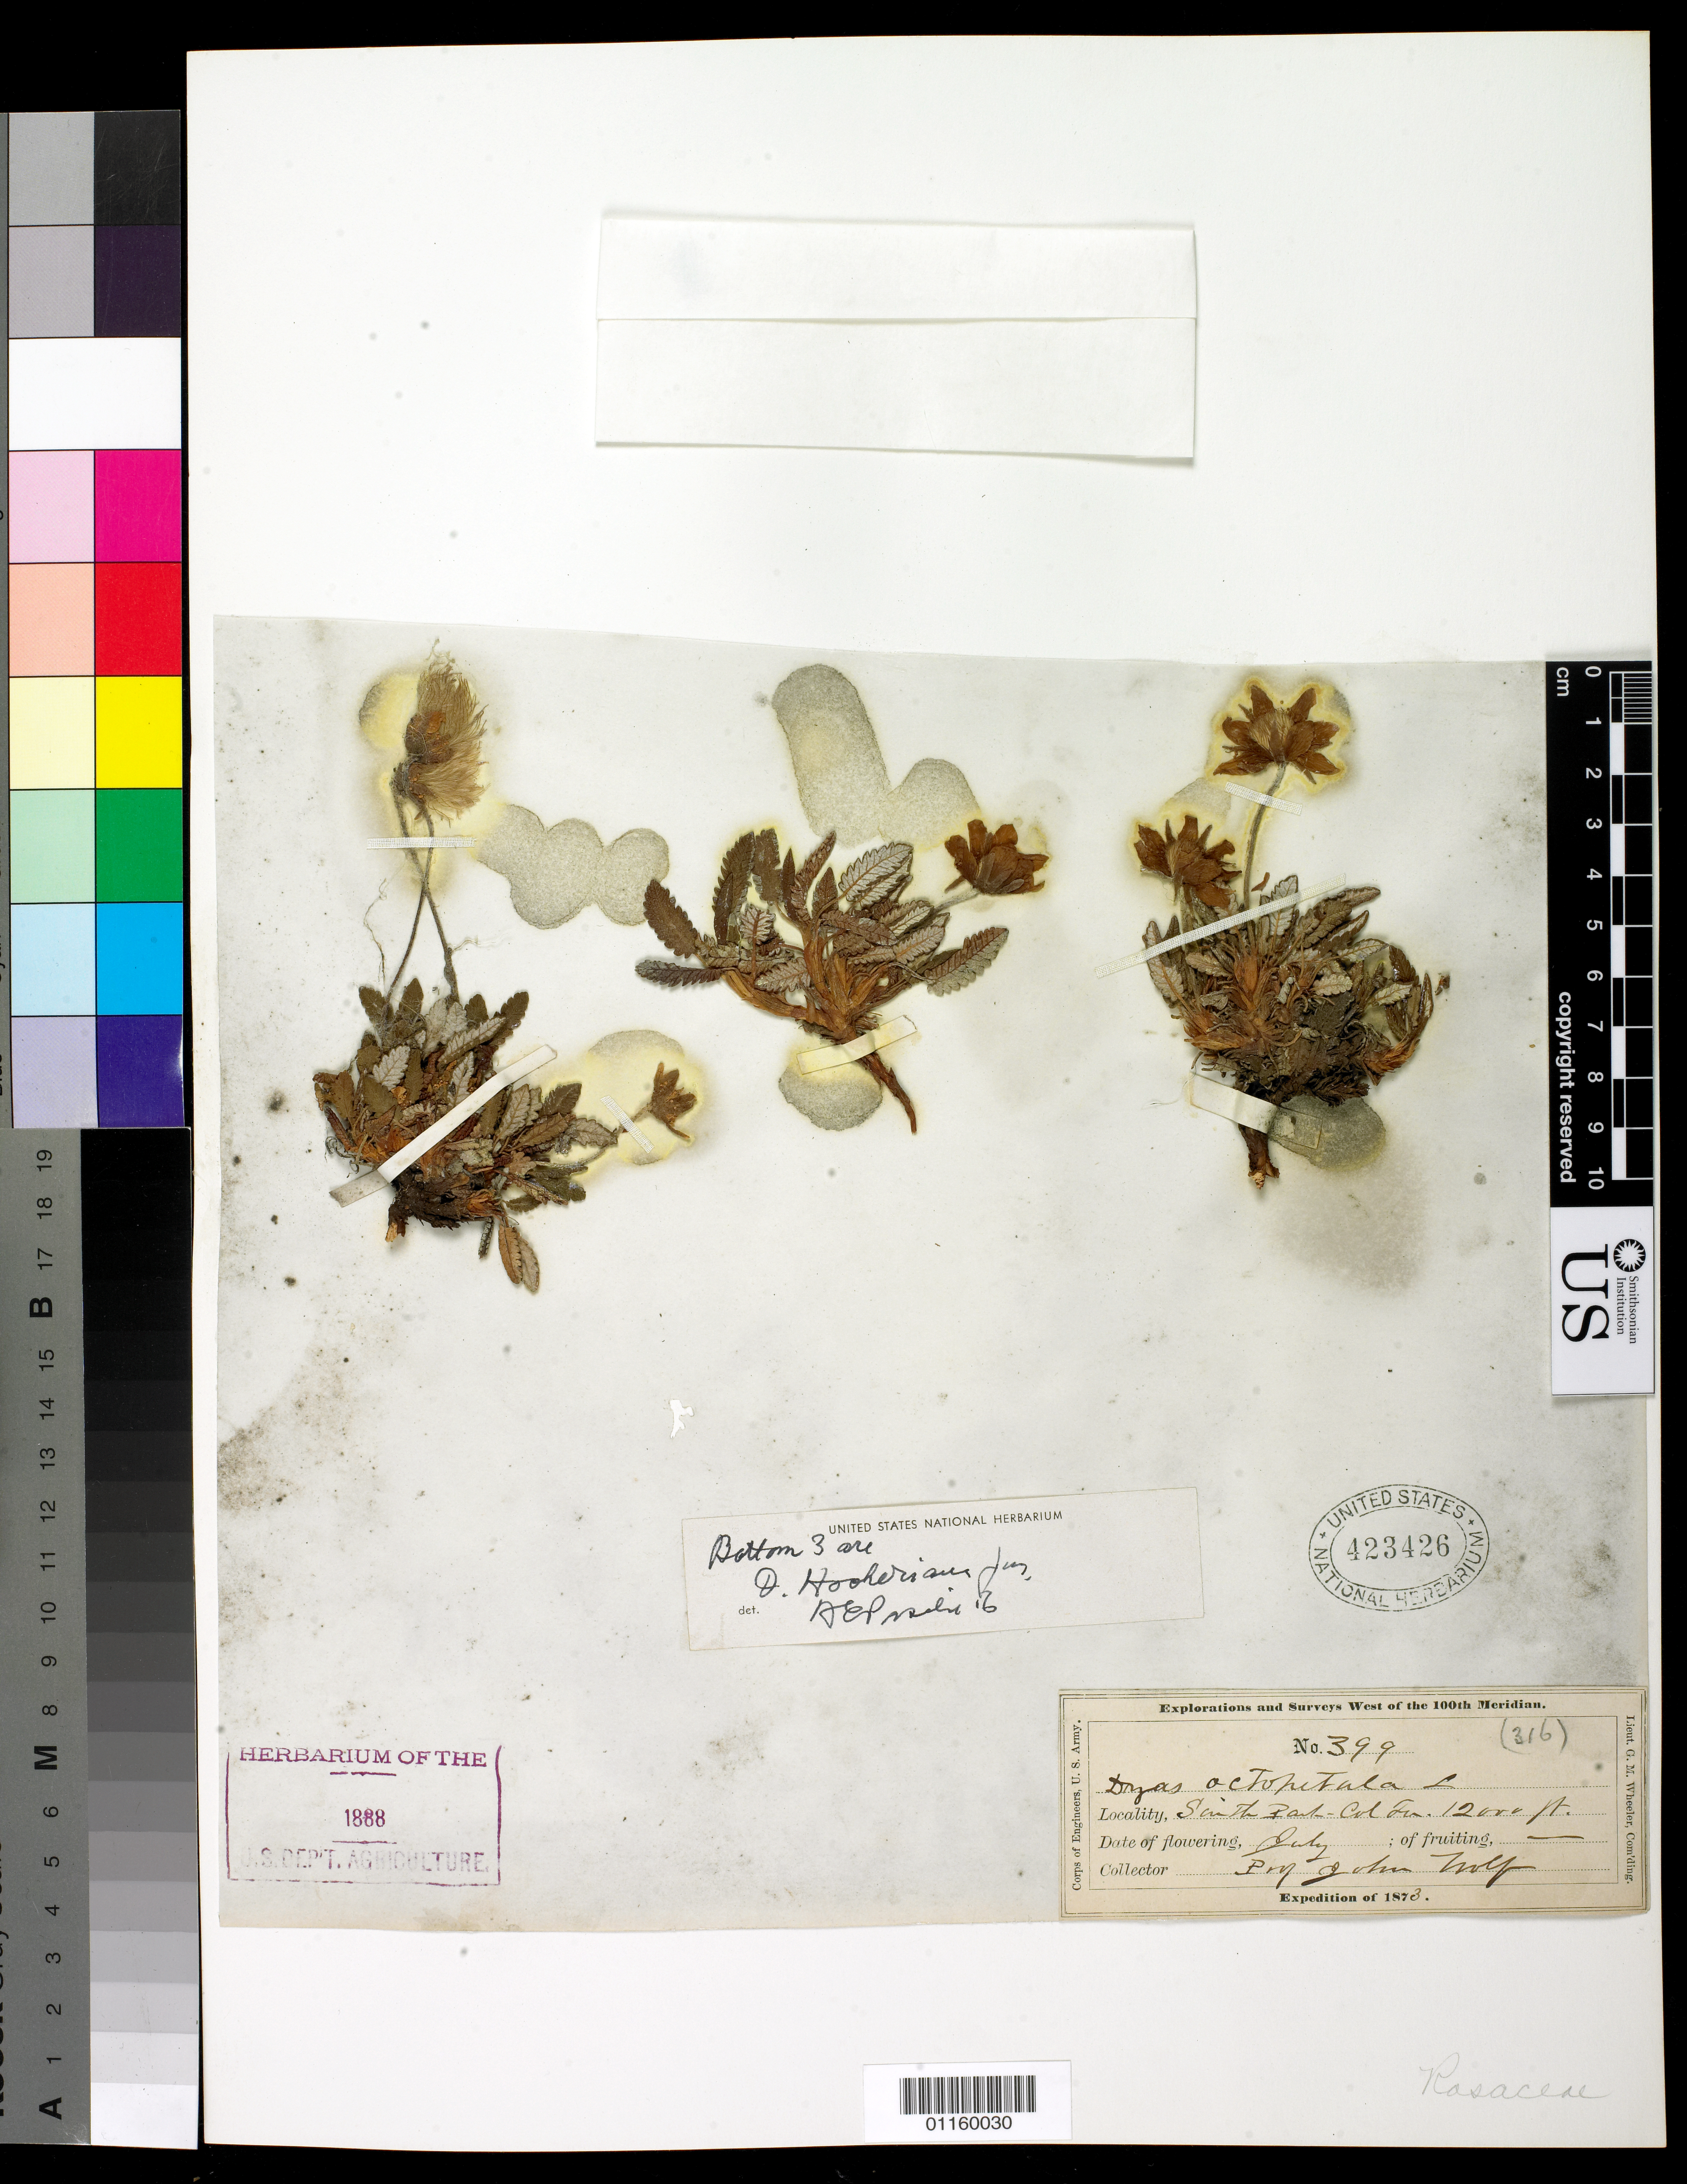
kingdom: Plantae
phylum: Tracheophyta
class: Magnoliopsida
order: Rosales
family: Rosaceae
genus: Dryas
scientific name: Dryas hookeriana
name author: Juz.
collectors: J. Wolf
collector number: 399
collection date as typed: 1873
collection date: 1873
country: United States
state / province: Colorado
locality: South Park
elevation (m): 3658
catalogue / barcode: US 423426